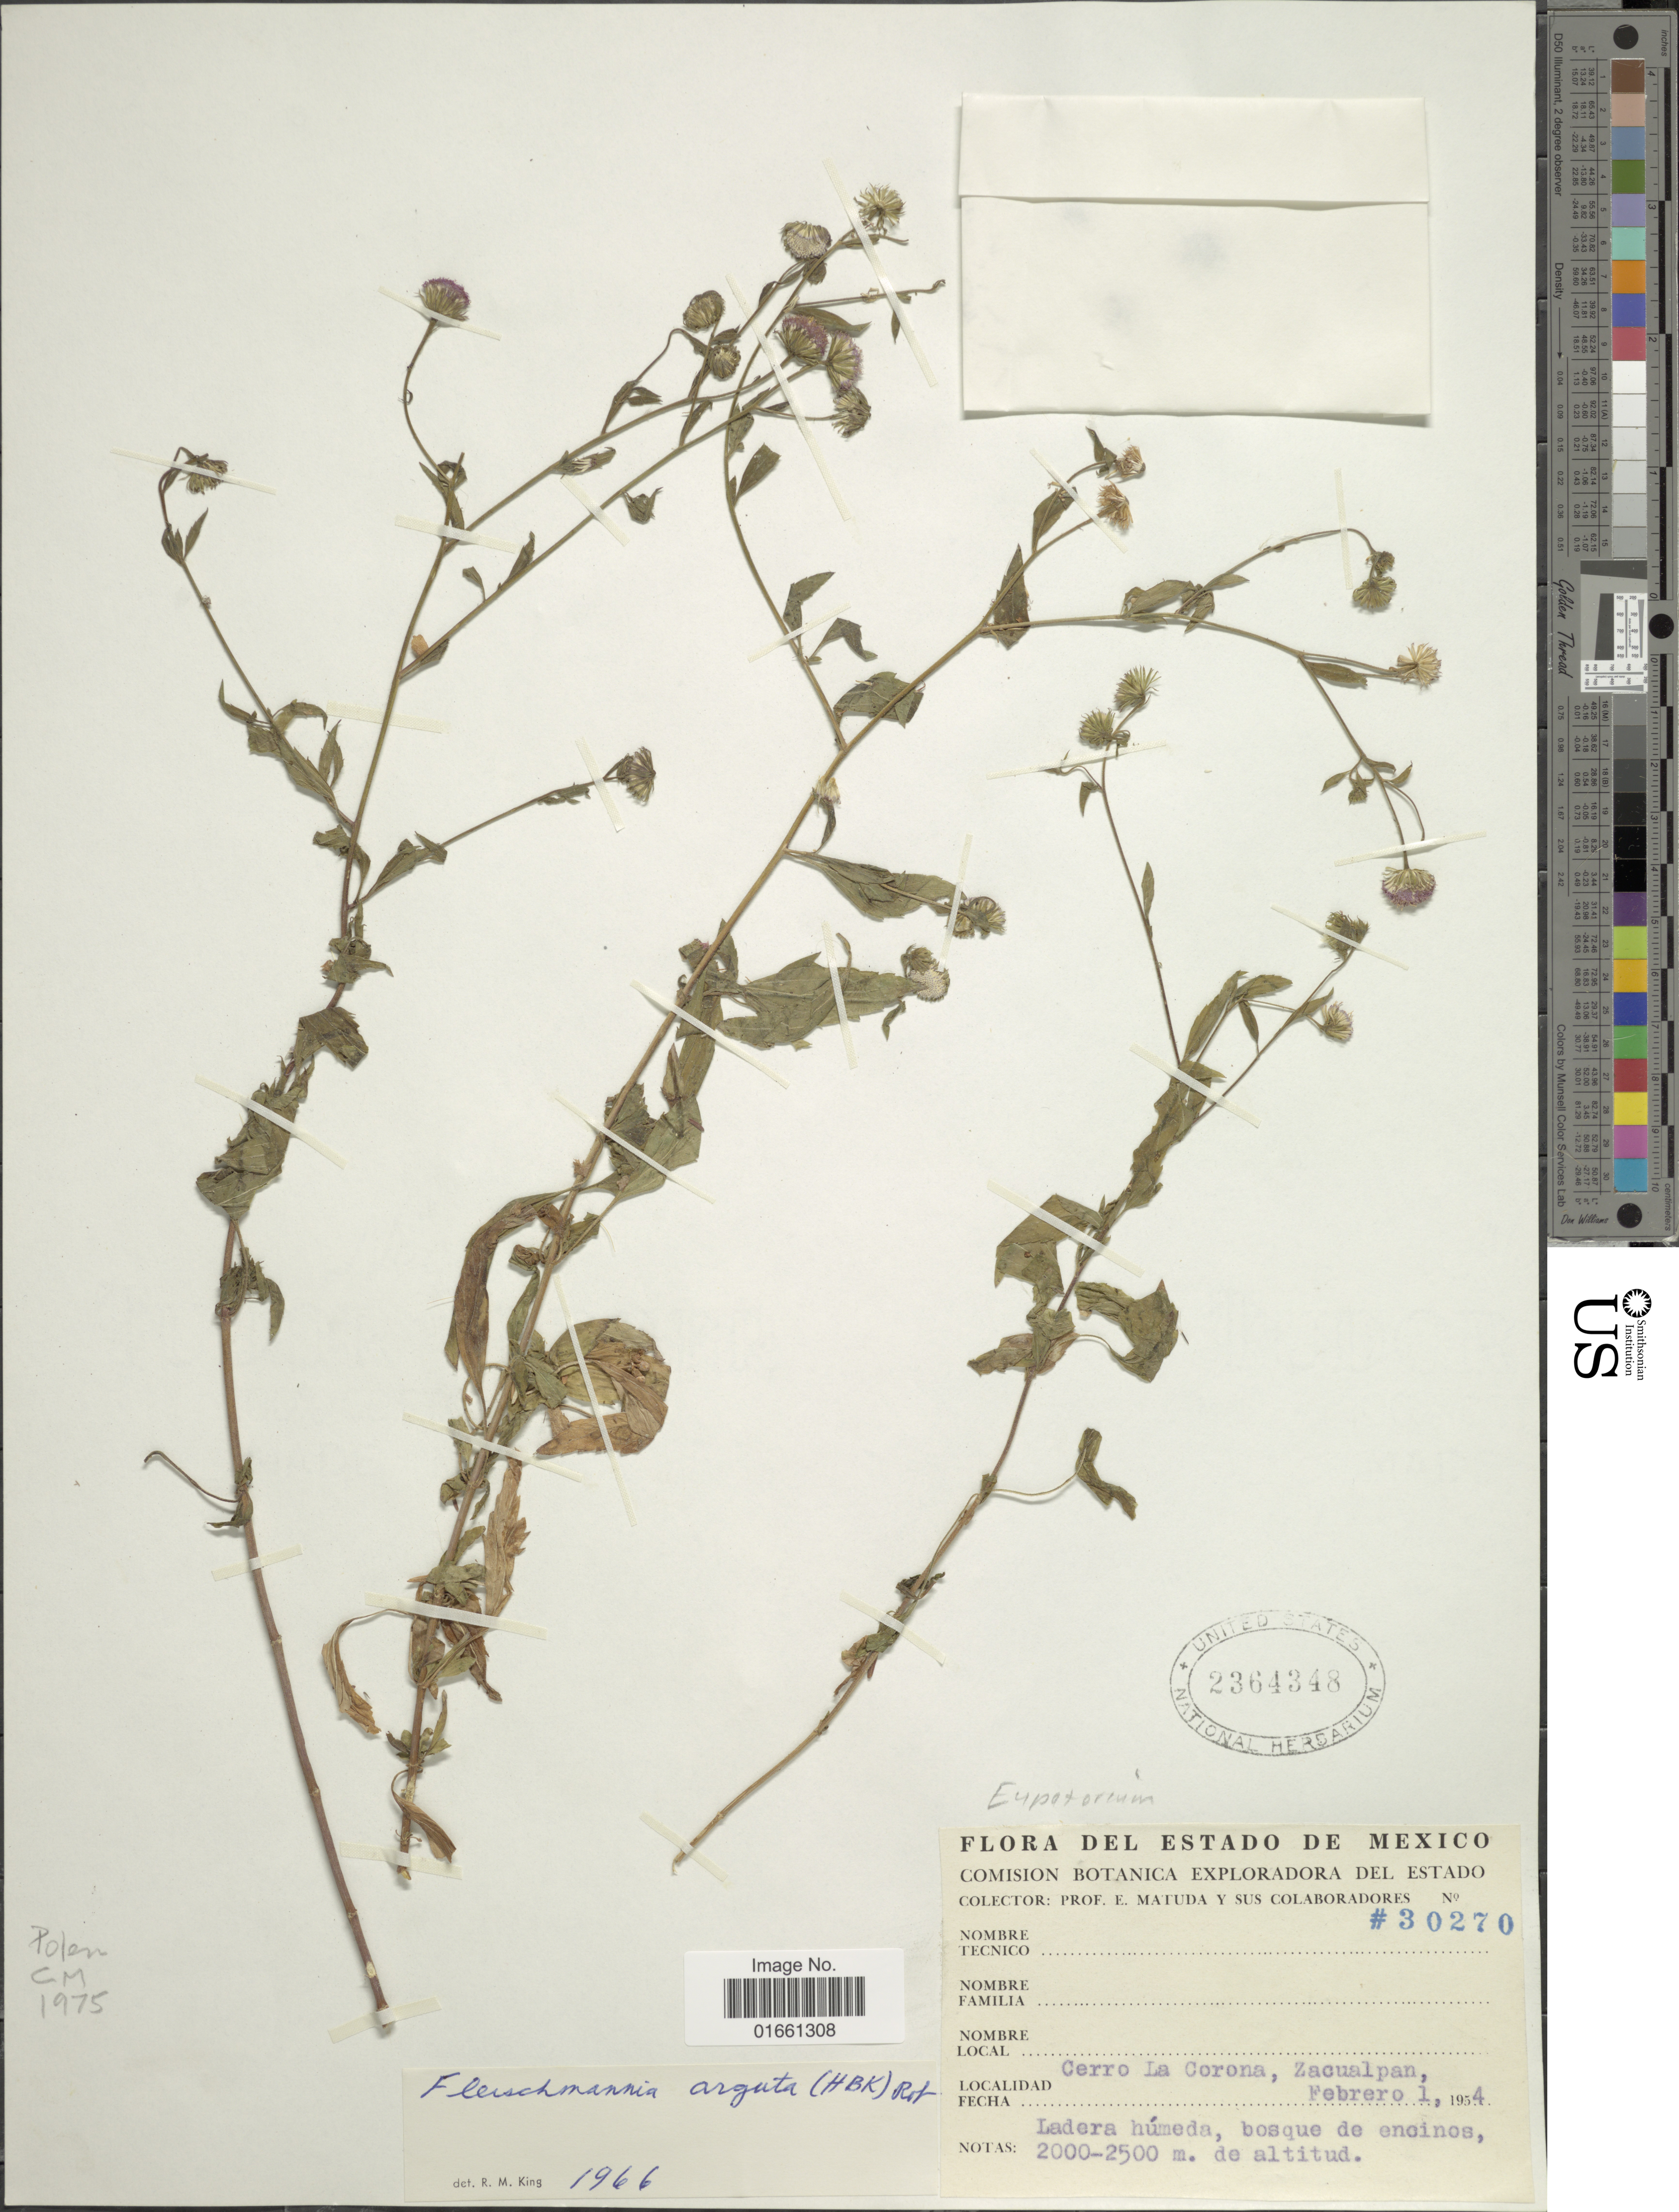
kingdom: Plantae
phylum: Tracheophyta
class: Magnoliopsida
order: Asterales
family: Asteraceae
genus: Fleischmannia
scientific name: Fleischmannia arguta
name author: (Kunth) B.L. Rob.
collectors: E. Matuda & et al.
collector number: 30270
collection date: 1954-02-01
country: Mexico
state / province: México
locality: Cerro la Corona, Zacualpan.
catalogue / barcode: US 2364348